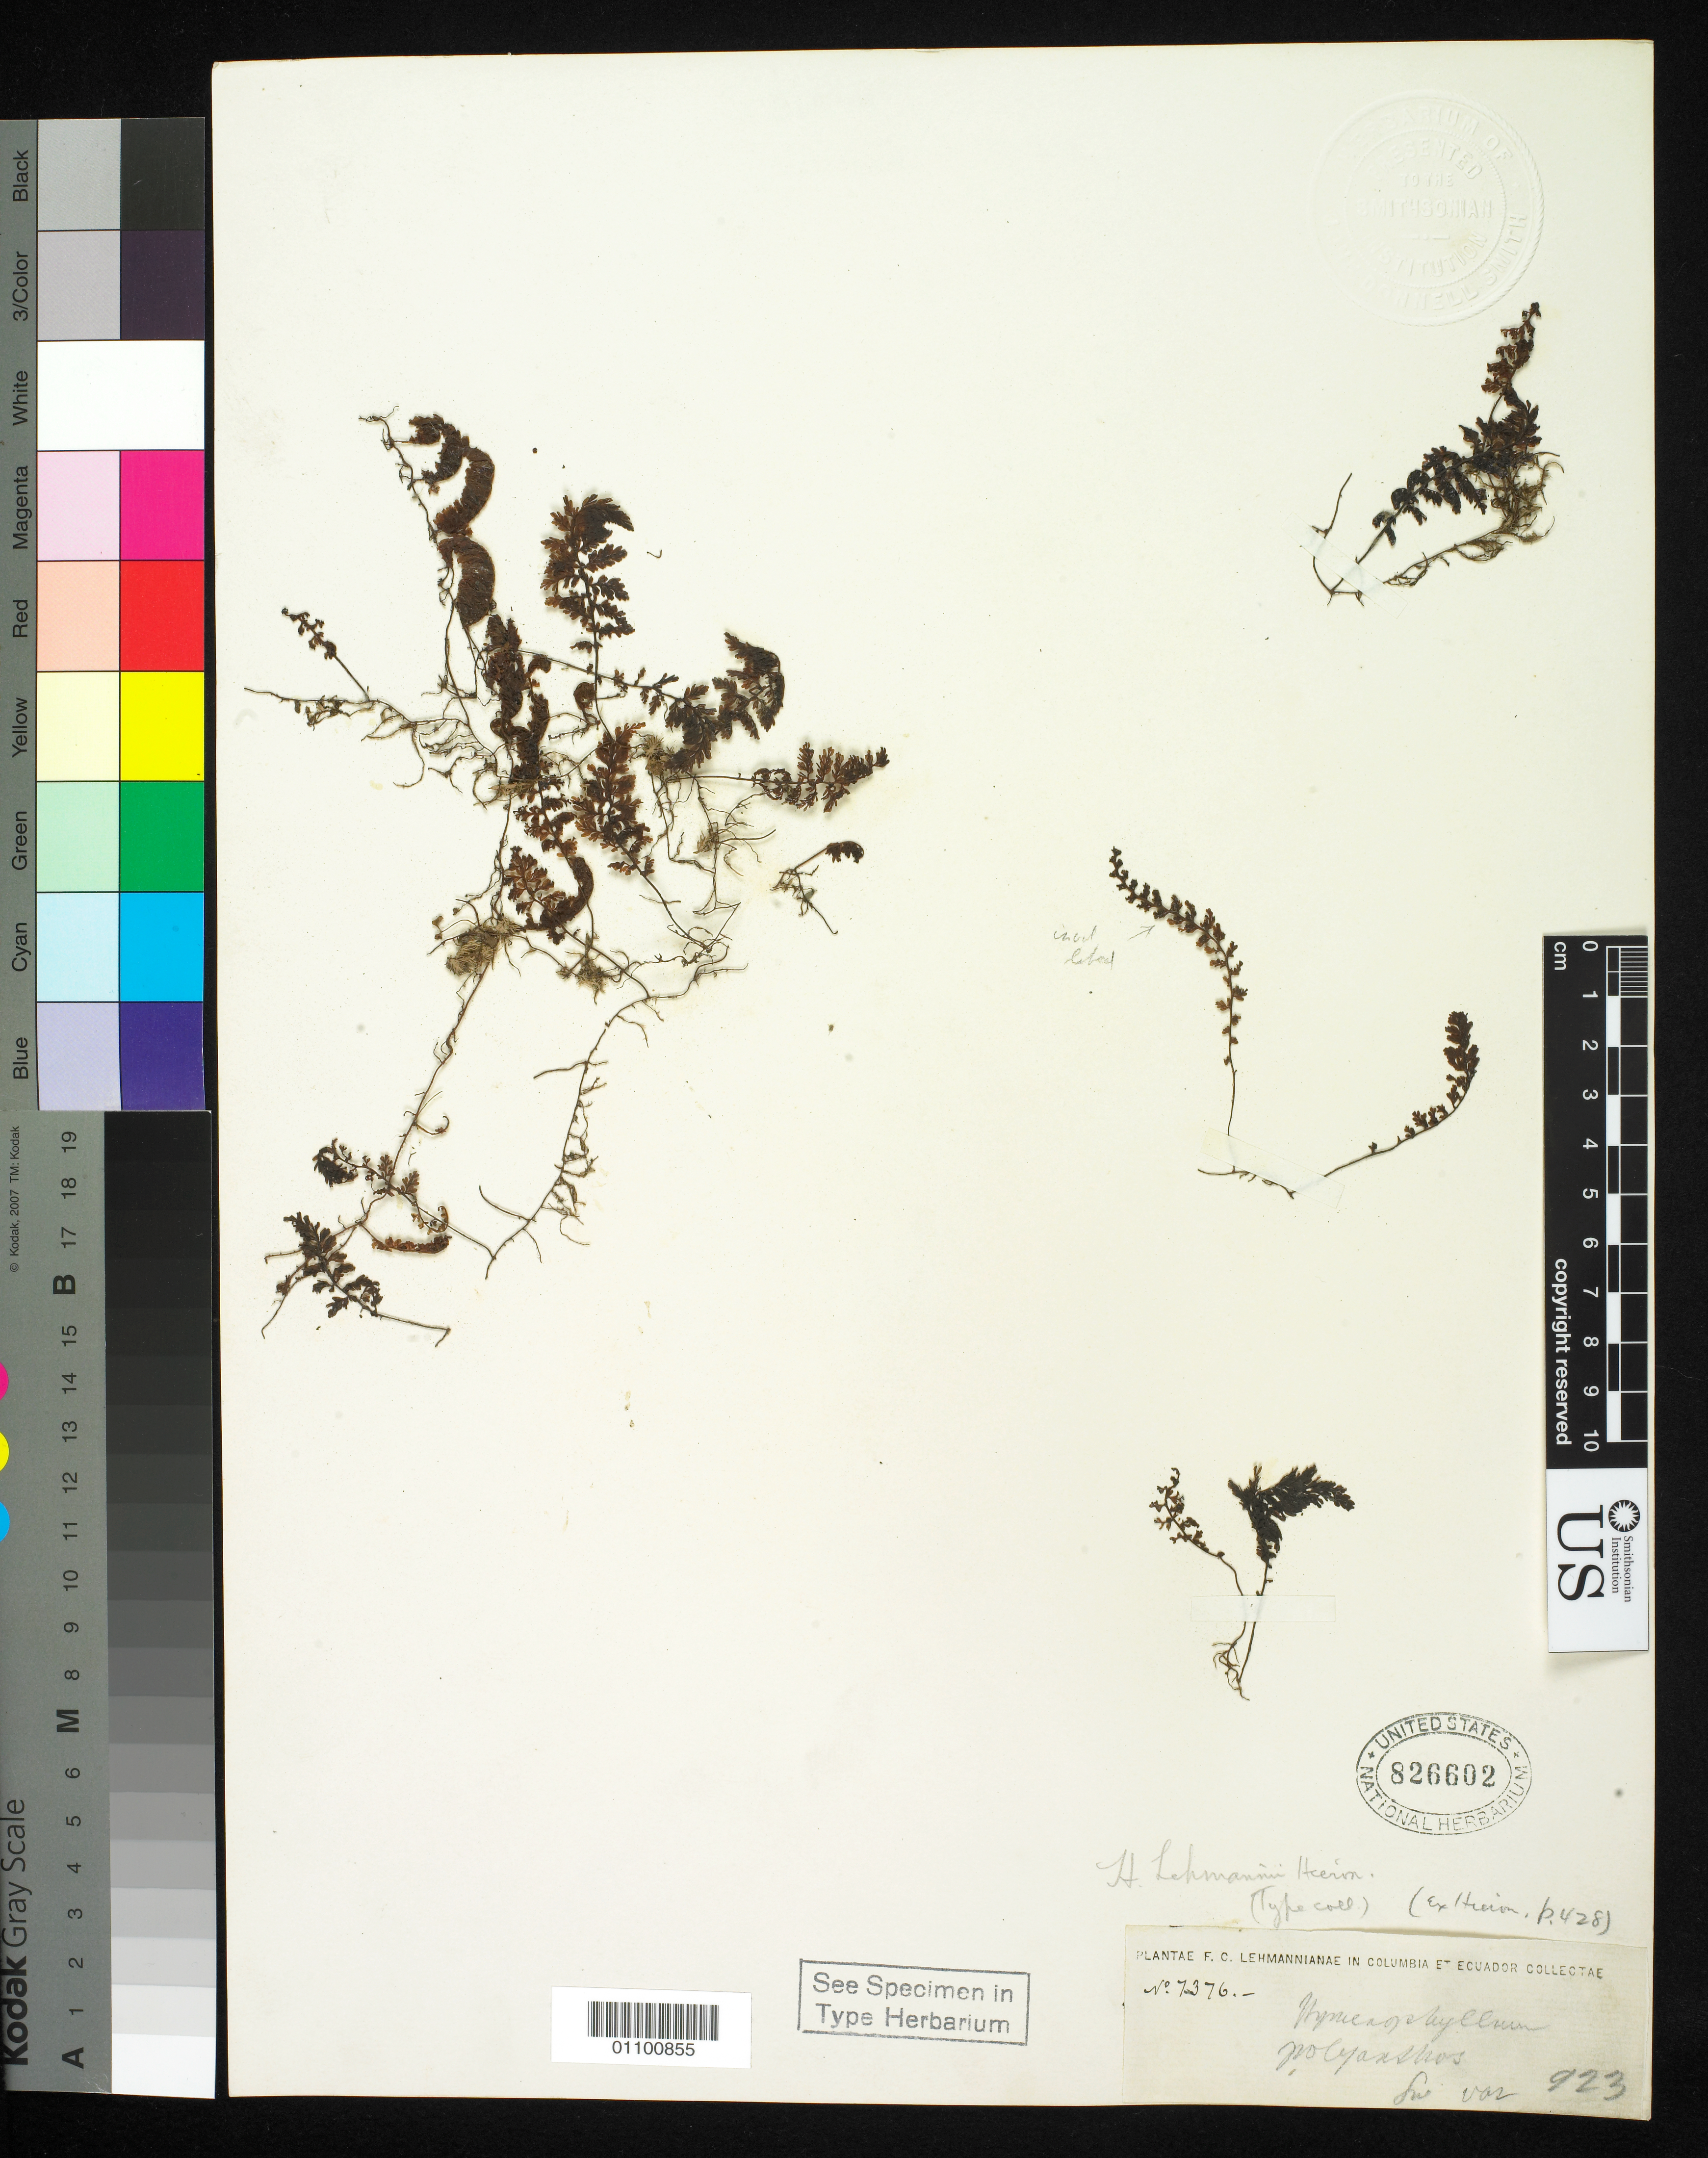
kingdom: Plantae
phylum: Tracheophyta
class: Polypodiopsida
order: Hymenophyllales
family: Hymenophyllaceae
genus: Hymenophyllum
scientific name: Hymenophyllum lehmannii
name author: Hieron.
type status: Isotype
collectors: F. C. Lehmann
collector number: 7376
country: Colombia / Ecuador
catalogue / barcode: US 826602